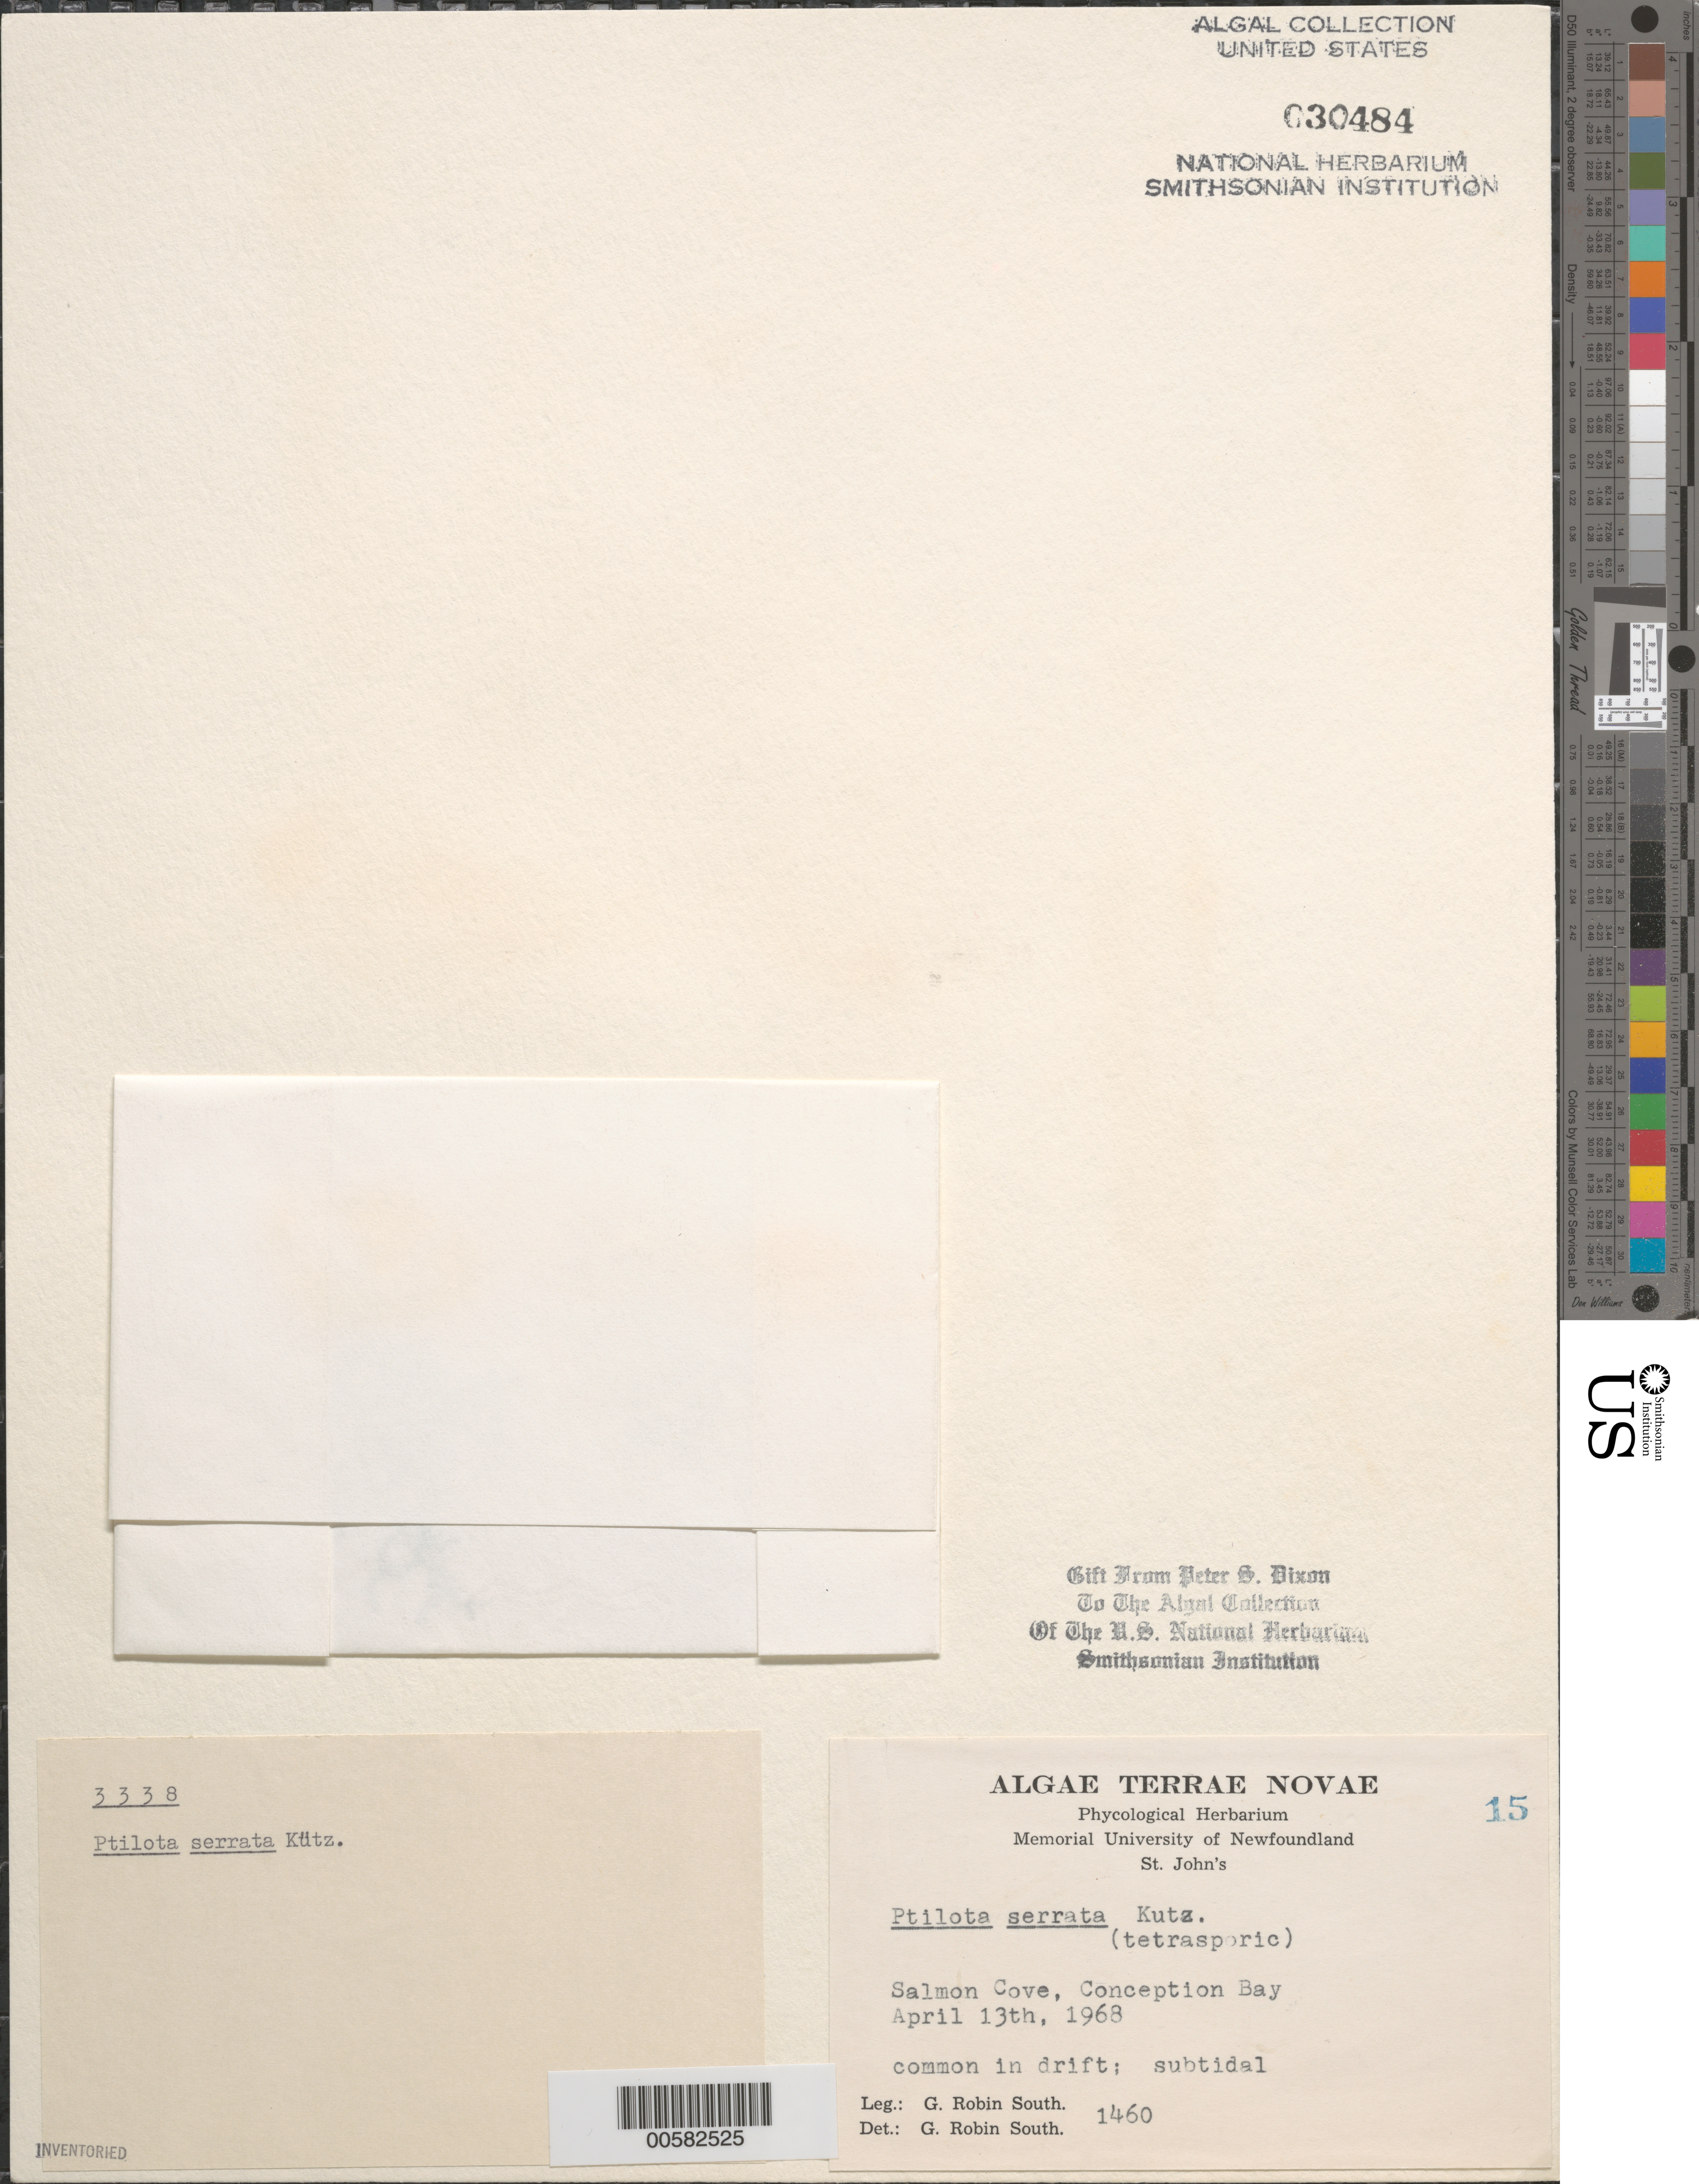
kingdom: Plantae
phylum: Rhodophyta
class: Florideophyceae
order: Ceramiales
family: Wrangeliaceae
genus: Ptilota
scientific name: Ptilota serrata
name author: Kützing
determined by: South, G. R.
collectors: G. R. South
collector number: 1460 & PSD 3338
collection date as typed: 13 Apr 1968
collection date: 1968-04-13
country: Canada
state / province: Newfoundland and Labrador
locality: Salmon Cove, Conception Bay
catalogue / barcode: US 30484